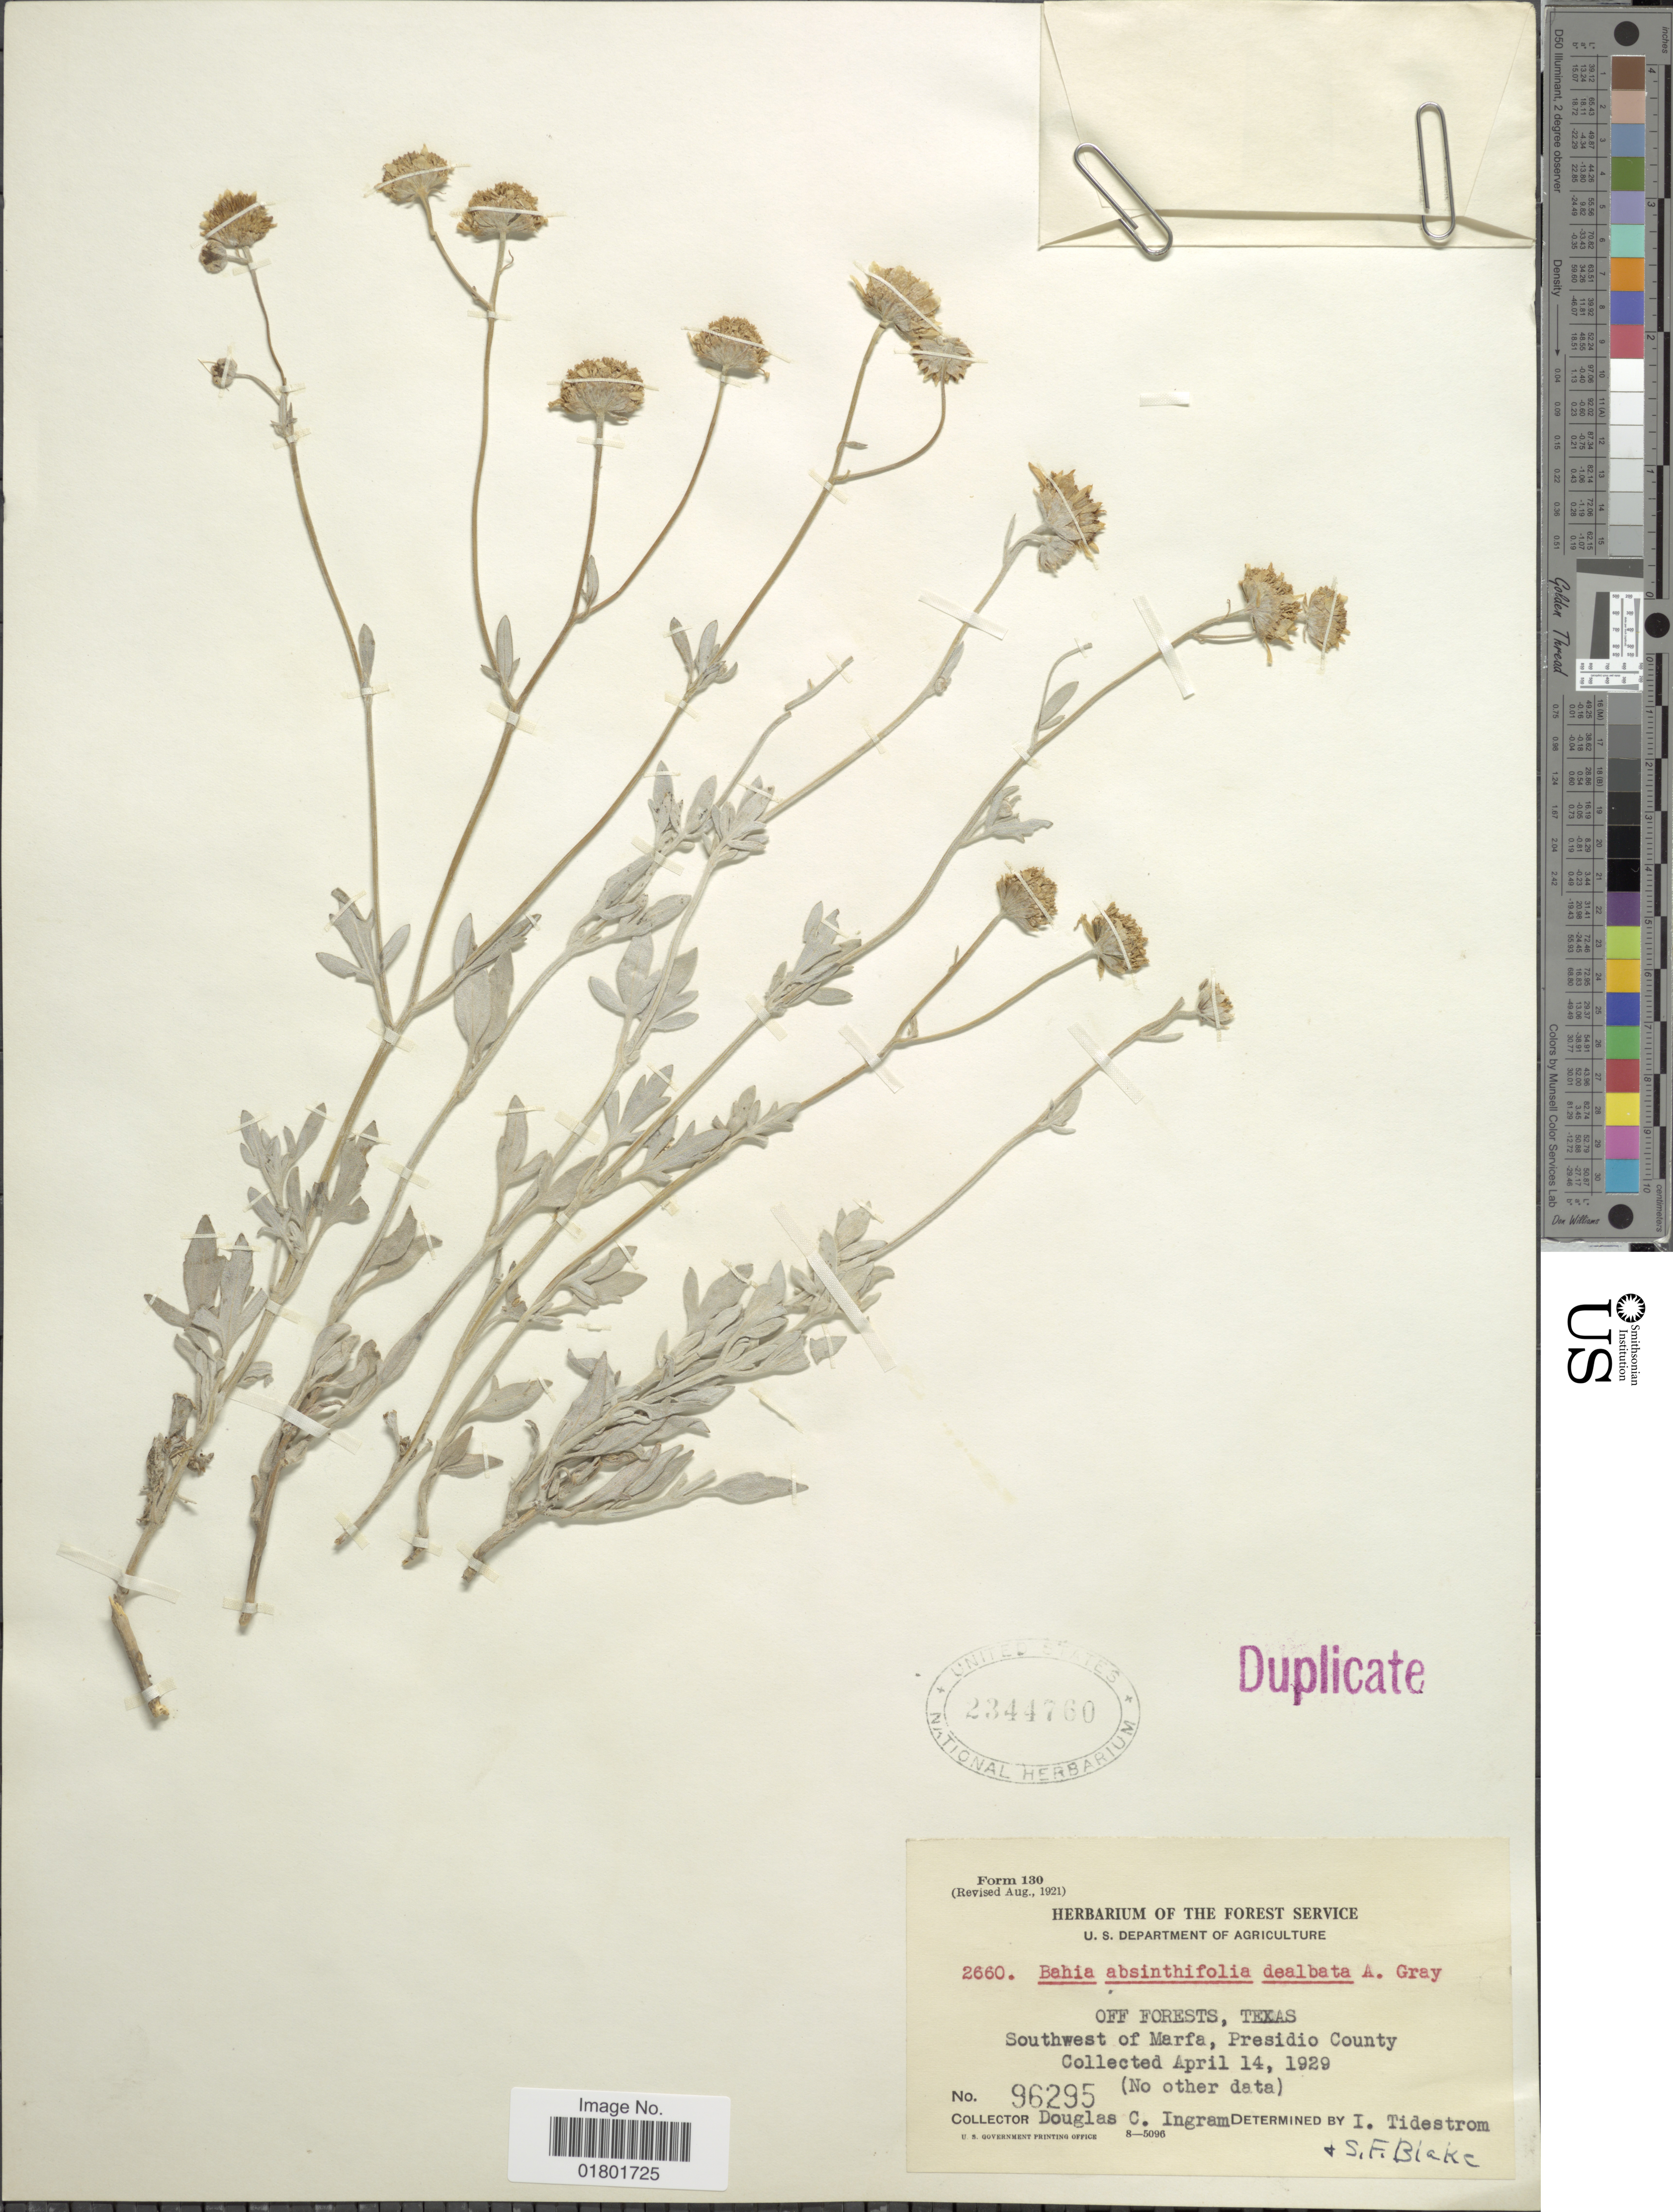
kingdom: Plantae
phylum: Tracheophyta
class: Magnoliopsida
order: Asterales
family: Asteraceae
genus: Bahia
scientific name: Bahia absinthifolia var. dealbata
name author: A. Gray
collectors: D. C. Ingram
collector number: B. 2660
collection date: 1929-04-14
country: United States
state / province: Texas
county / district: Presidio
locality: Southwest of Marfa, Presidio County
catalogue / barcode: US 2344760